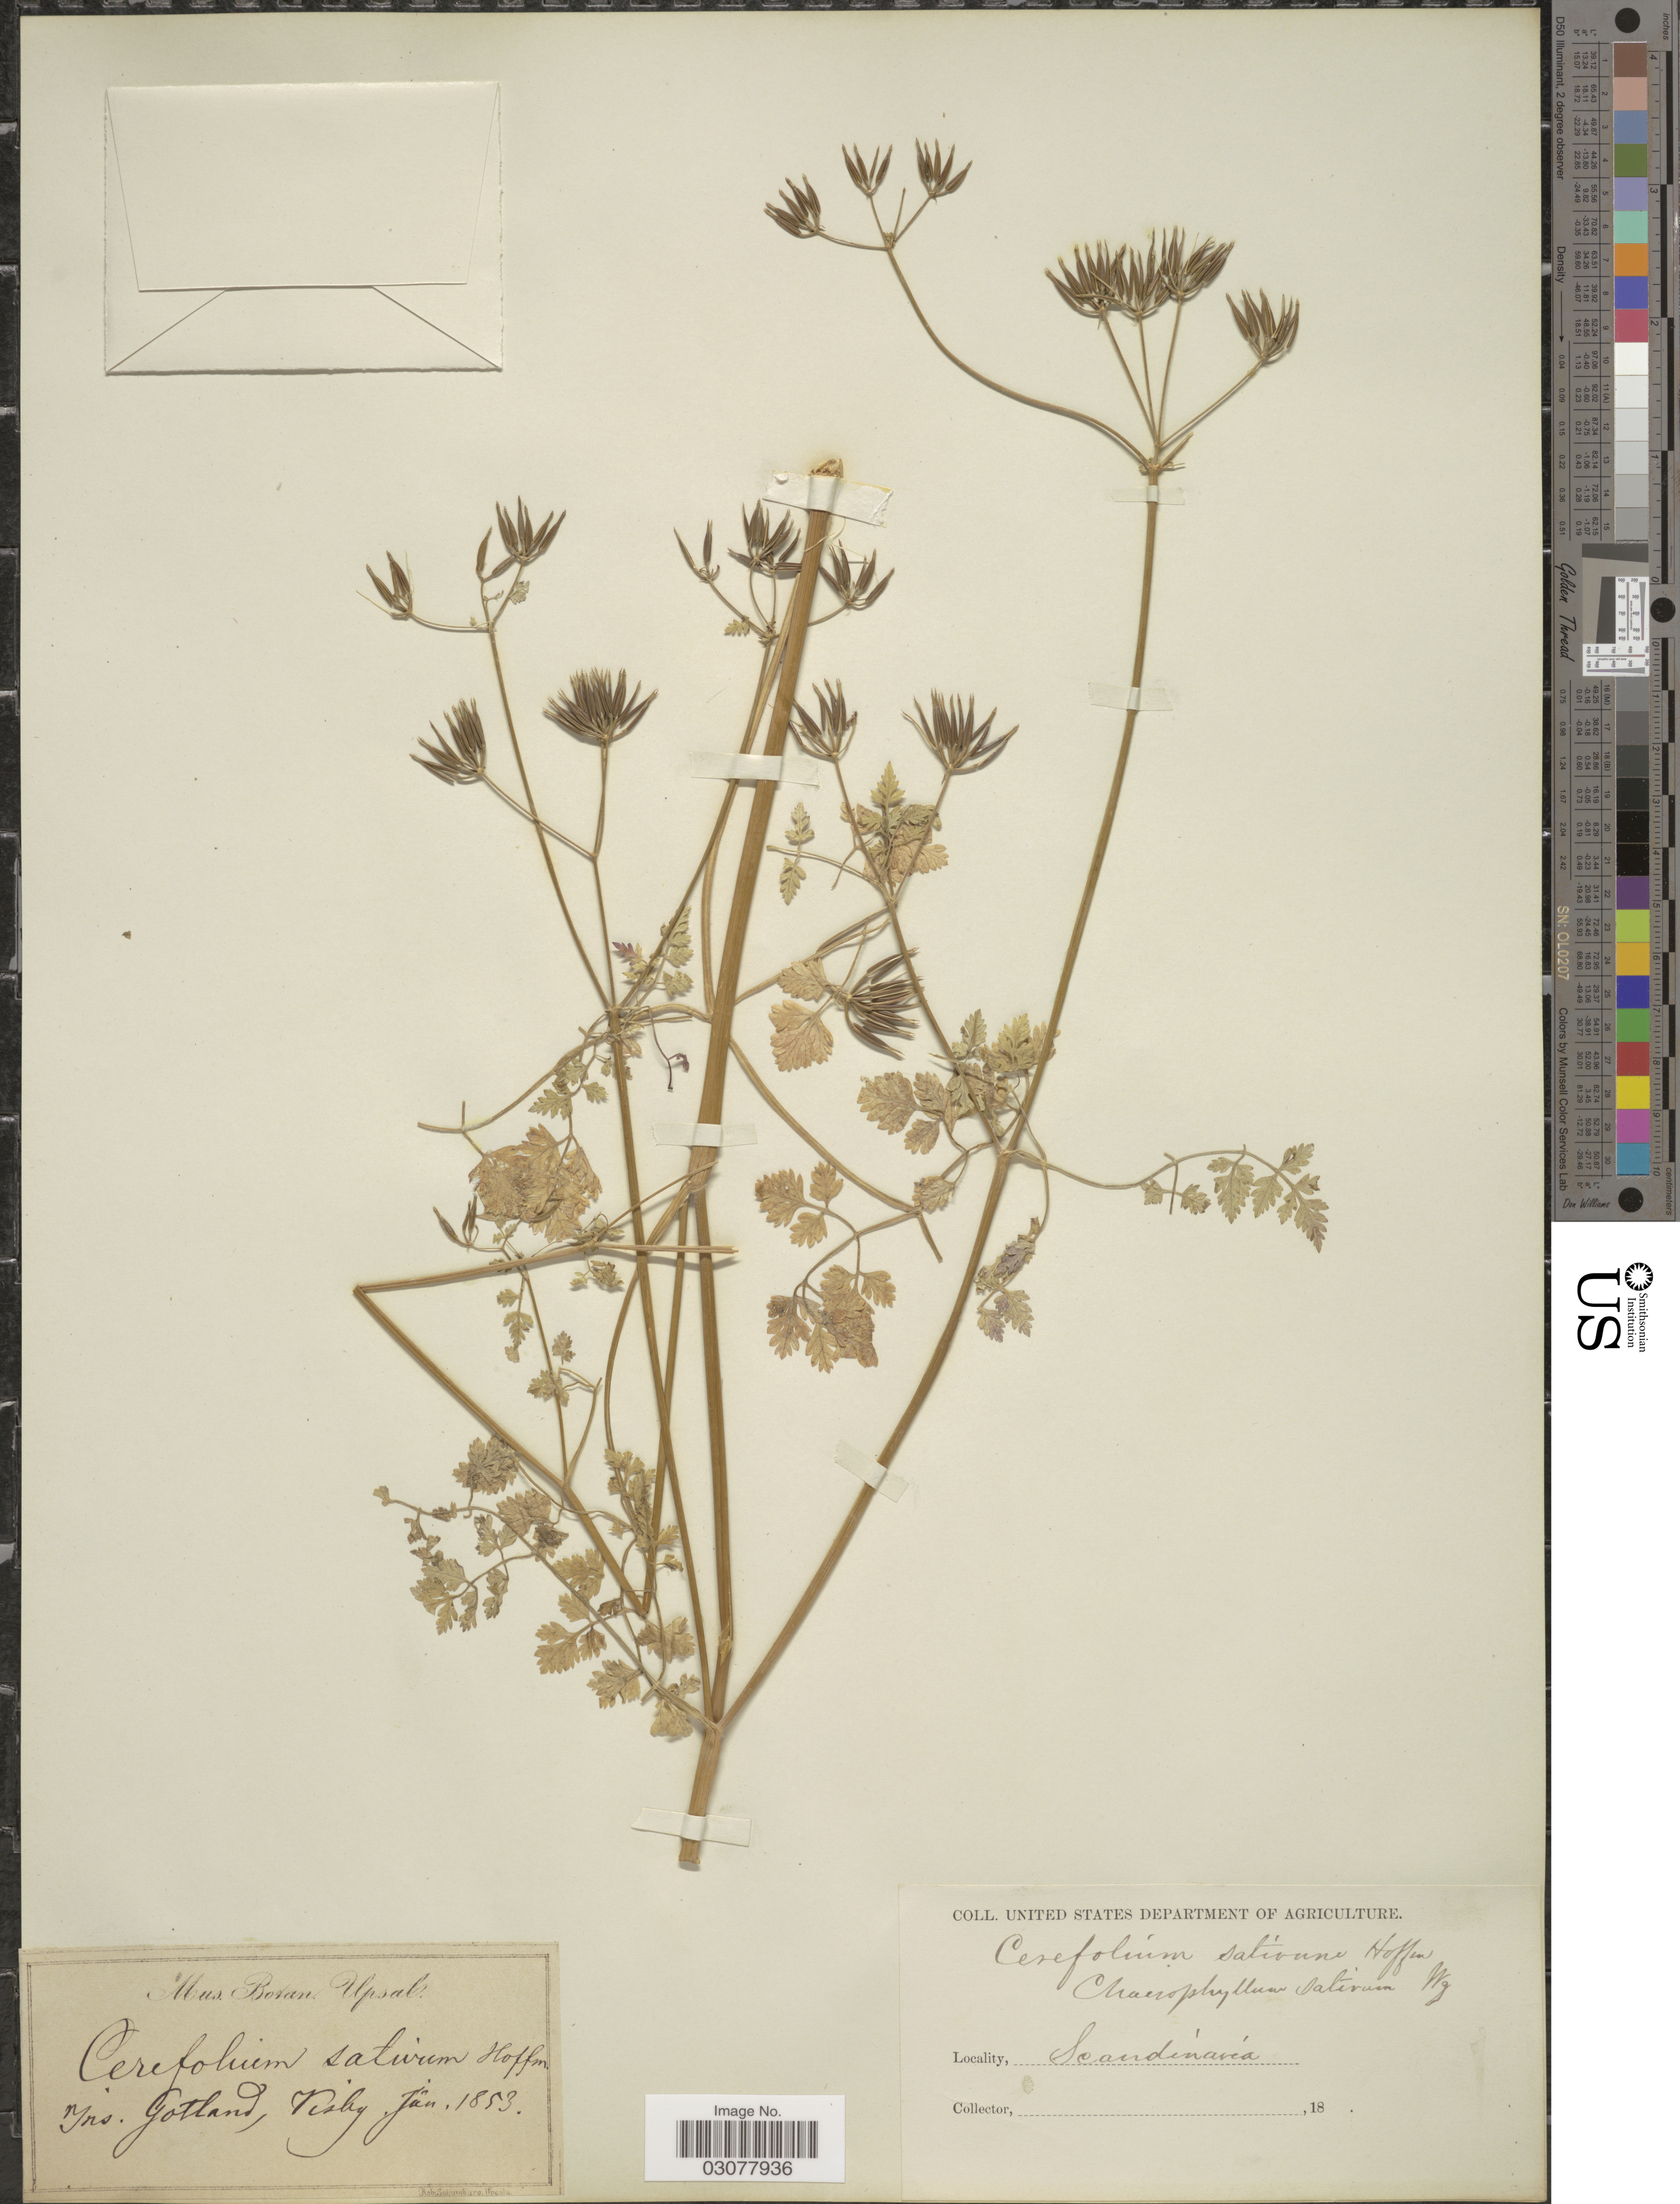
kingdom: Plantae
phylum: Tracheophyta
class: Magnoliopsida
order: Apiales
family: Apiaceae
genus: Anthriscus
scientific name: Anthriscus cerefolium var. cerefolium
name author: (L.) Hoffm.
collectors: ex Mus. Botan. Upsal.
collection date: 1853-01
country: Sweden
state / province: Gotland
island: Gotland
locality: Ins. Gotland, Visby.